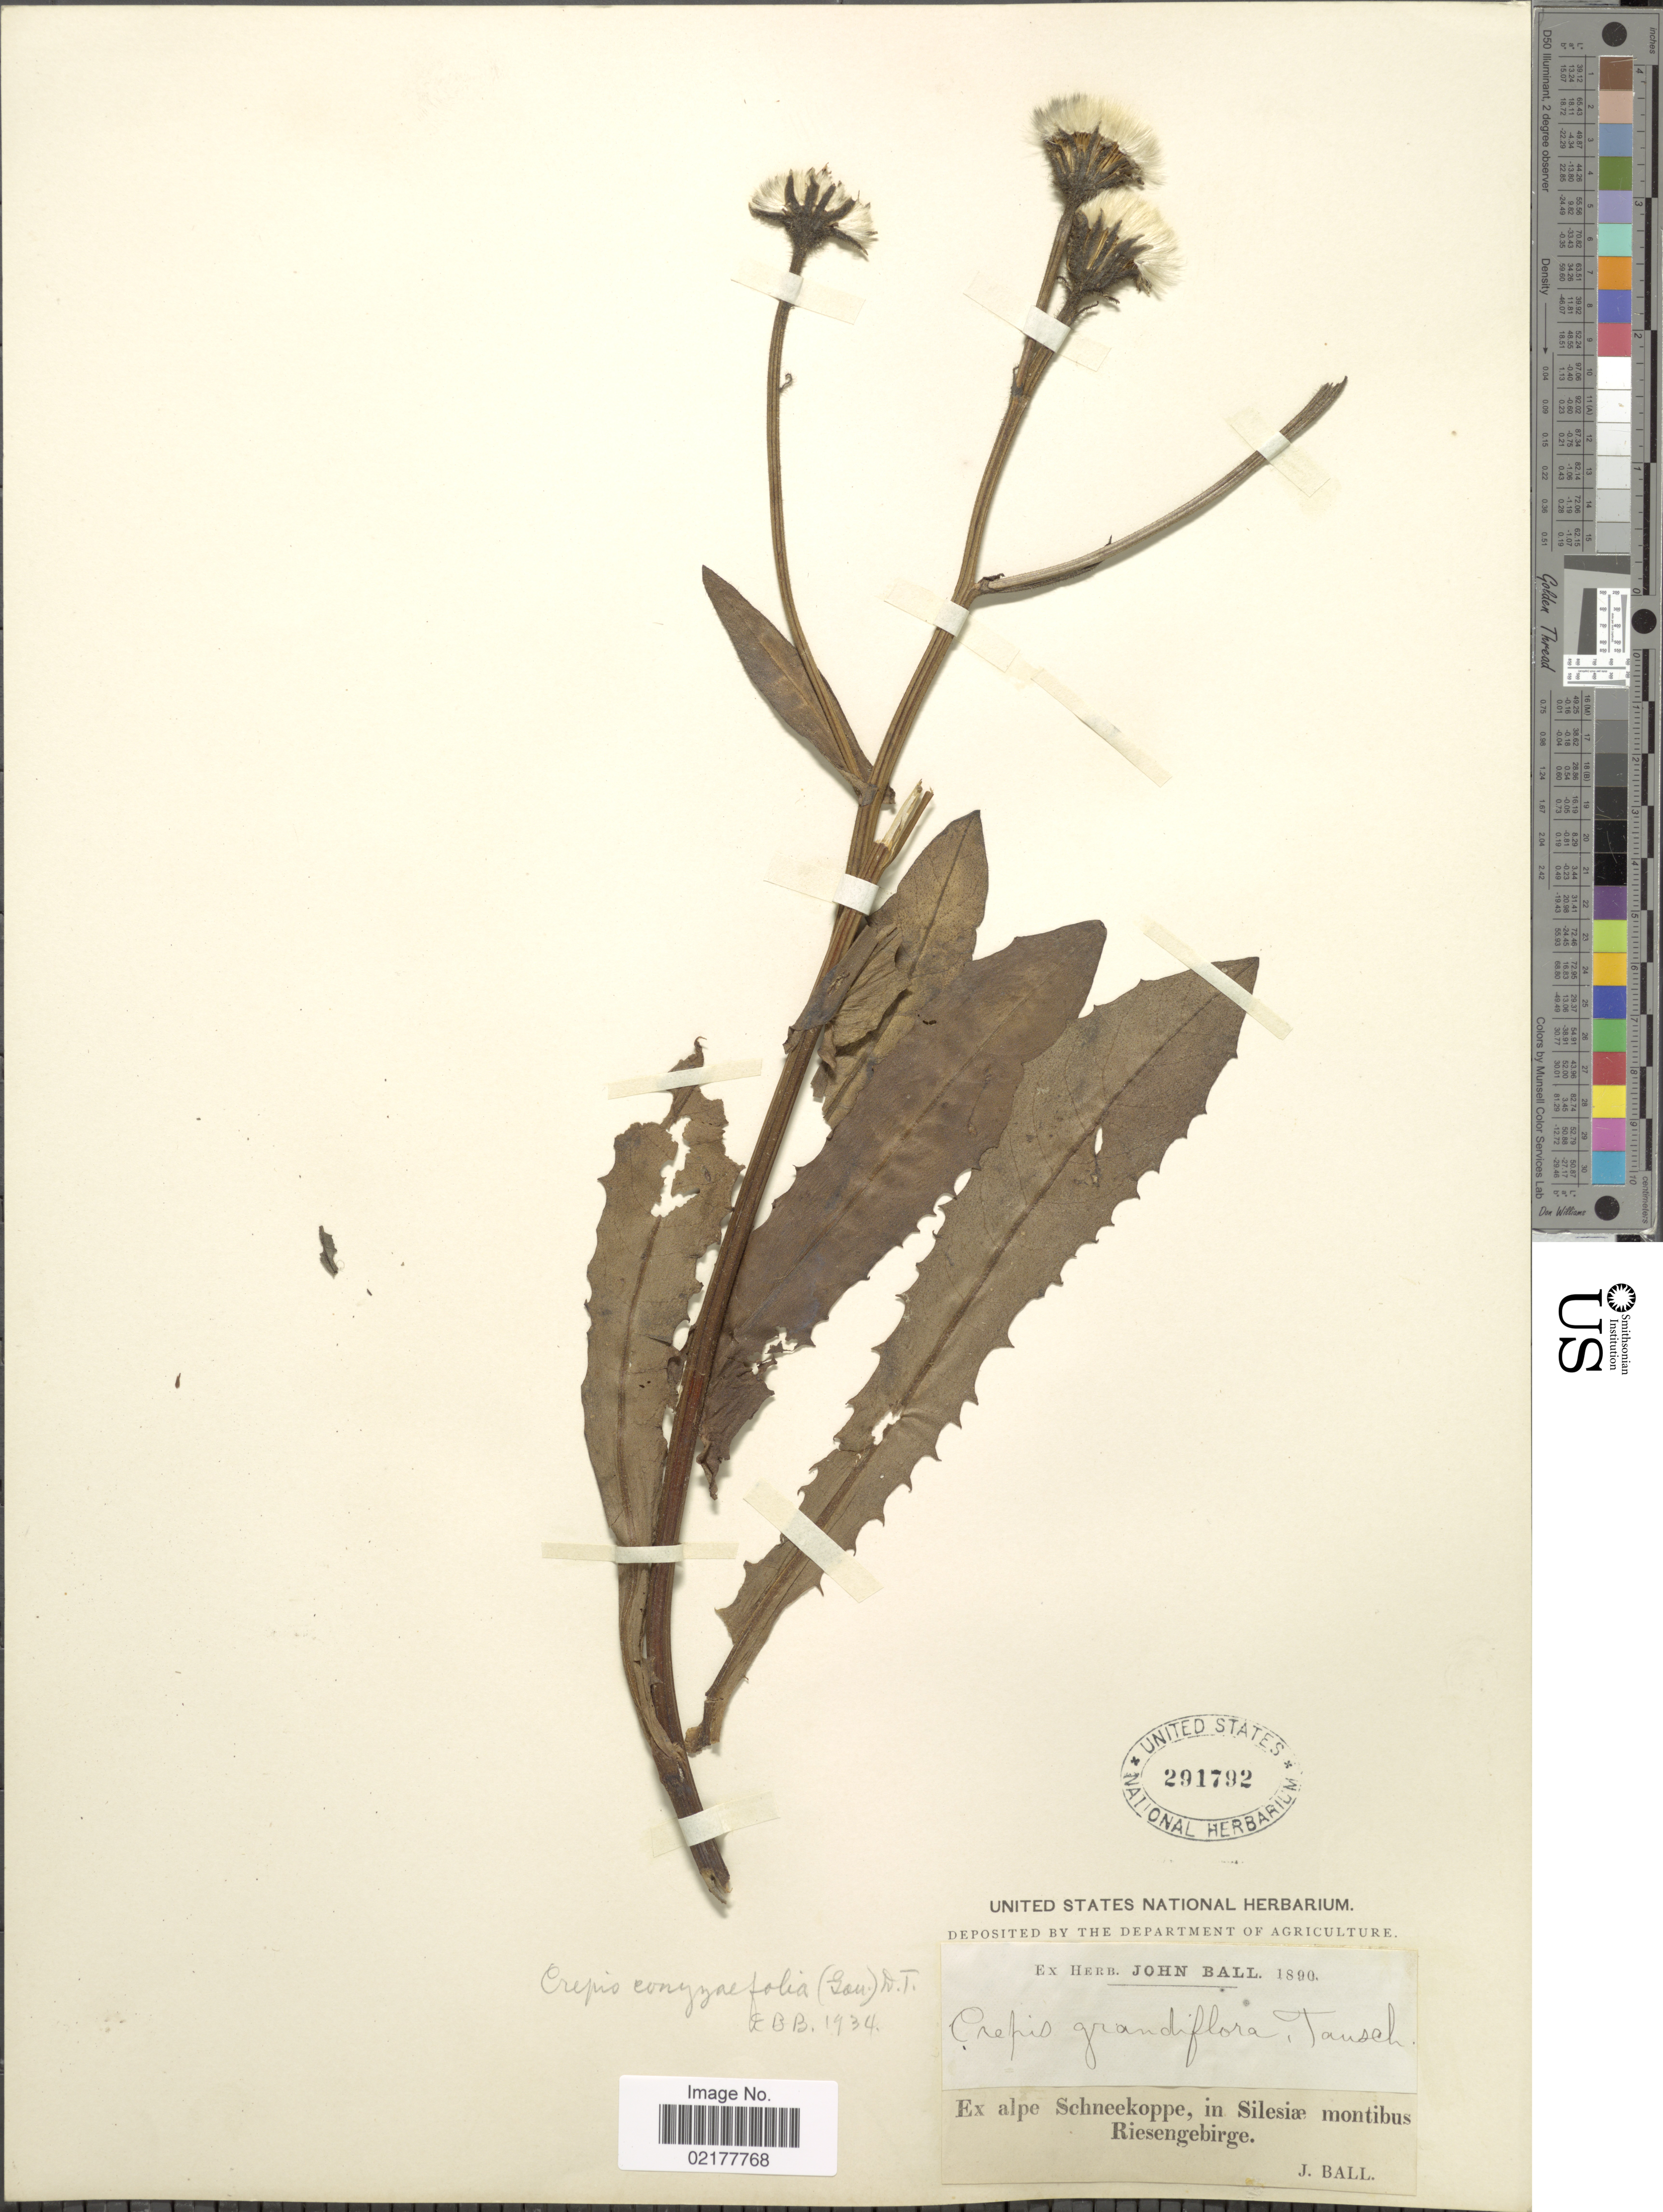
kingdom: Plantae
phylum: Tracheophyta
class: Magnoliopsida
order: Asterales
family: Asteraceae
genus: Crepis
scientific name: Crepis conyzifolia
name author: (Gouan) A. Kern.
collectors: J. Ball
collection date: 1890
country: Poland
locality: Ex alpe Schneekoppe, in Silesiae montibus Riesengebirge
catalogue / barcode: US 291792